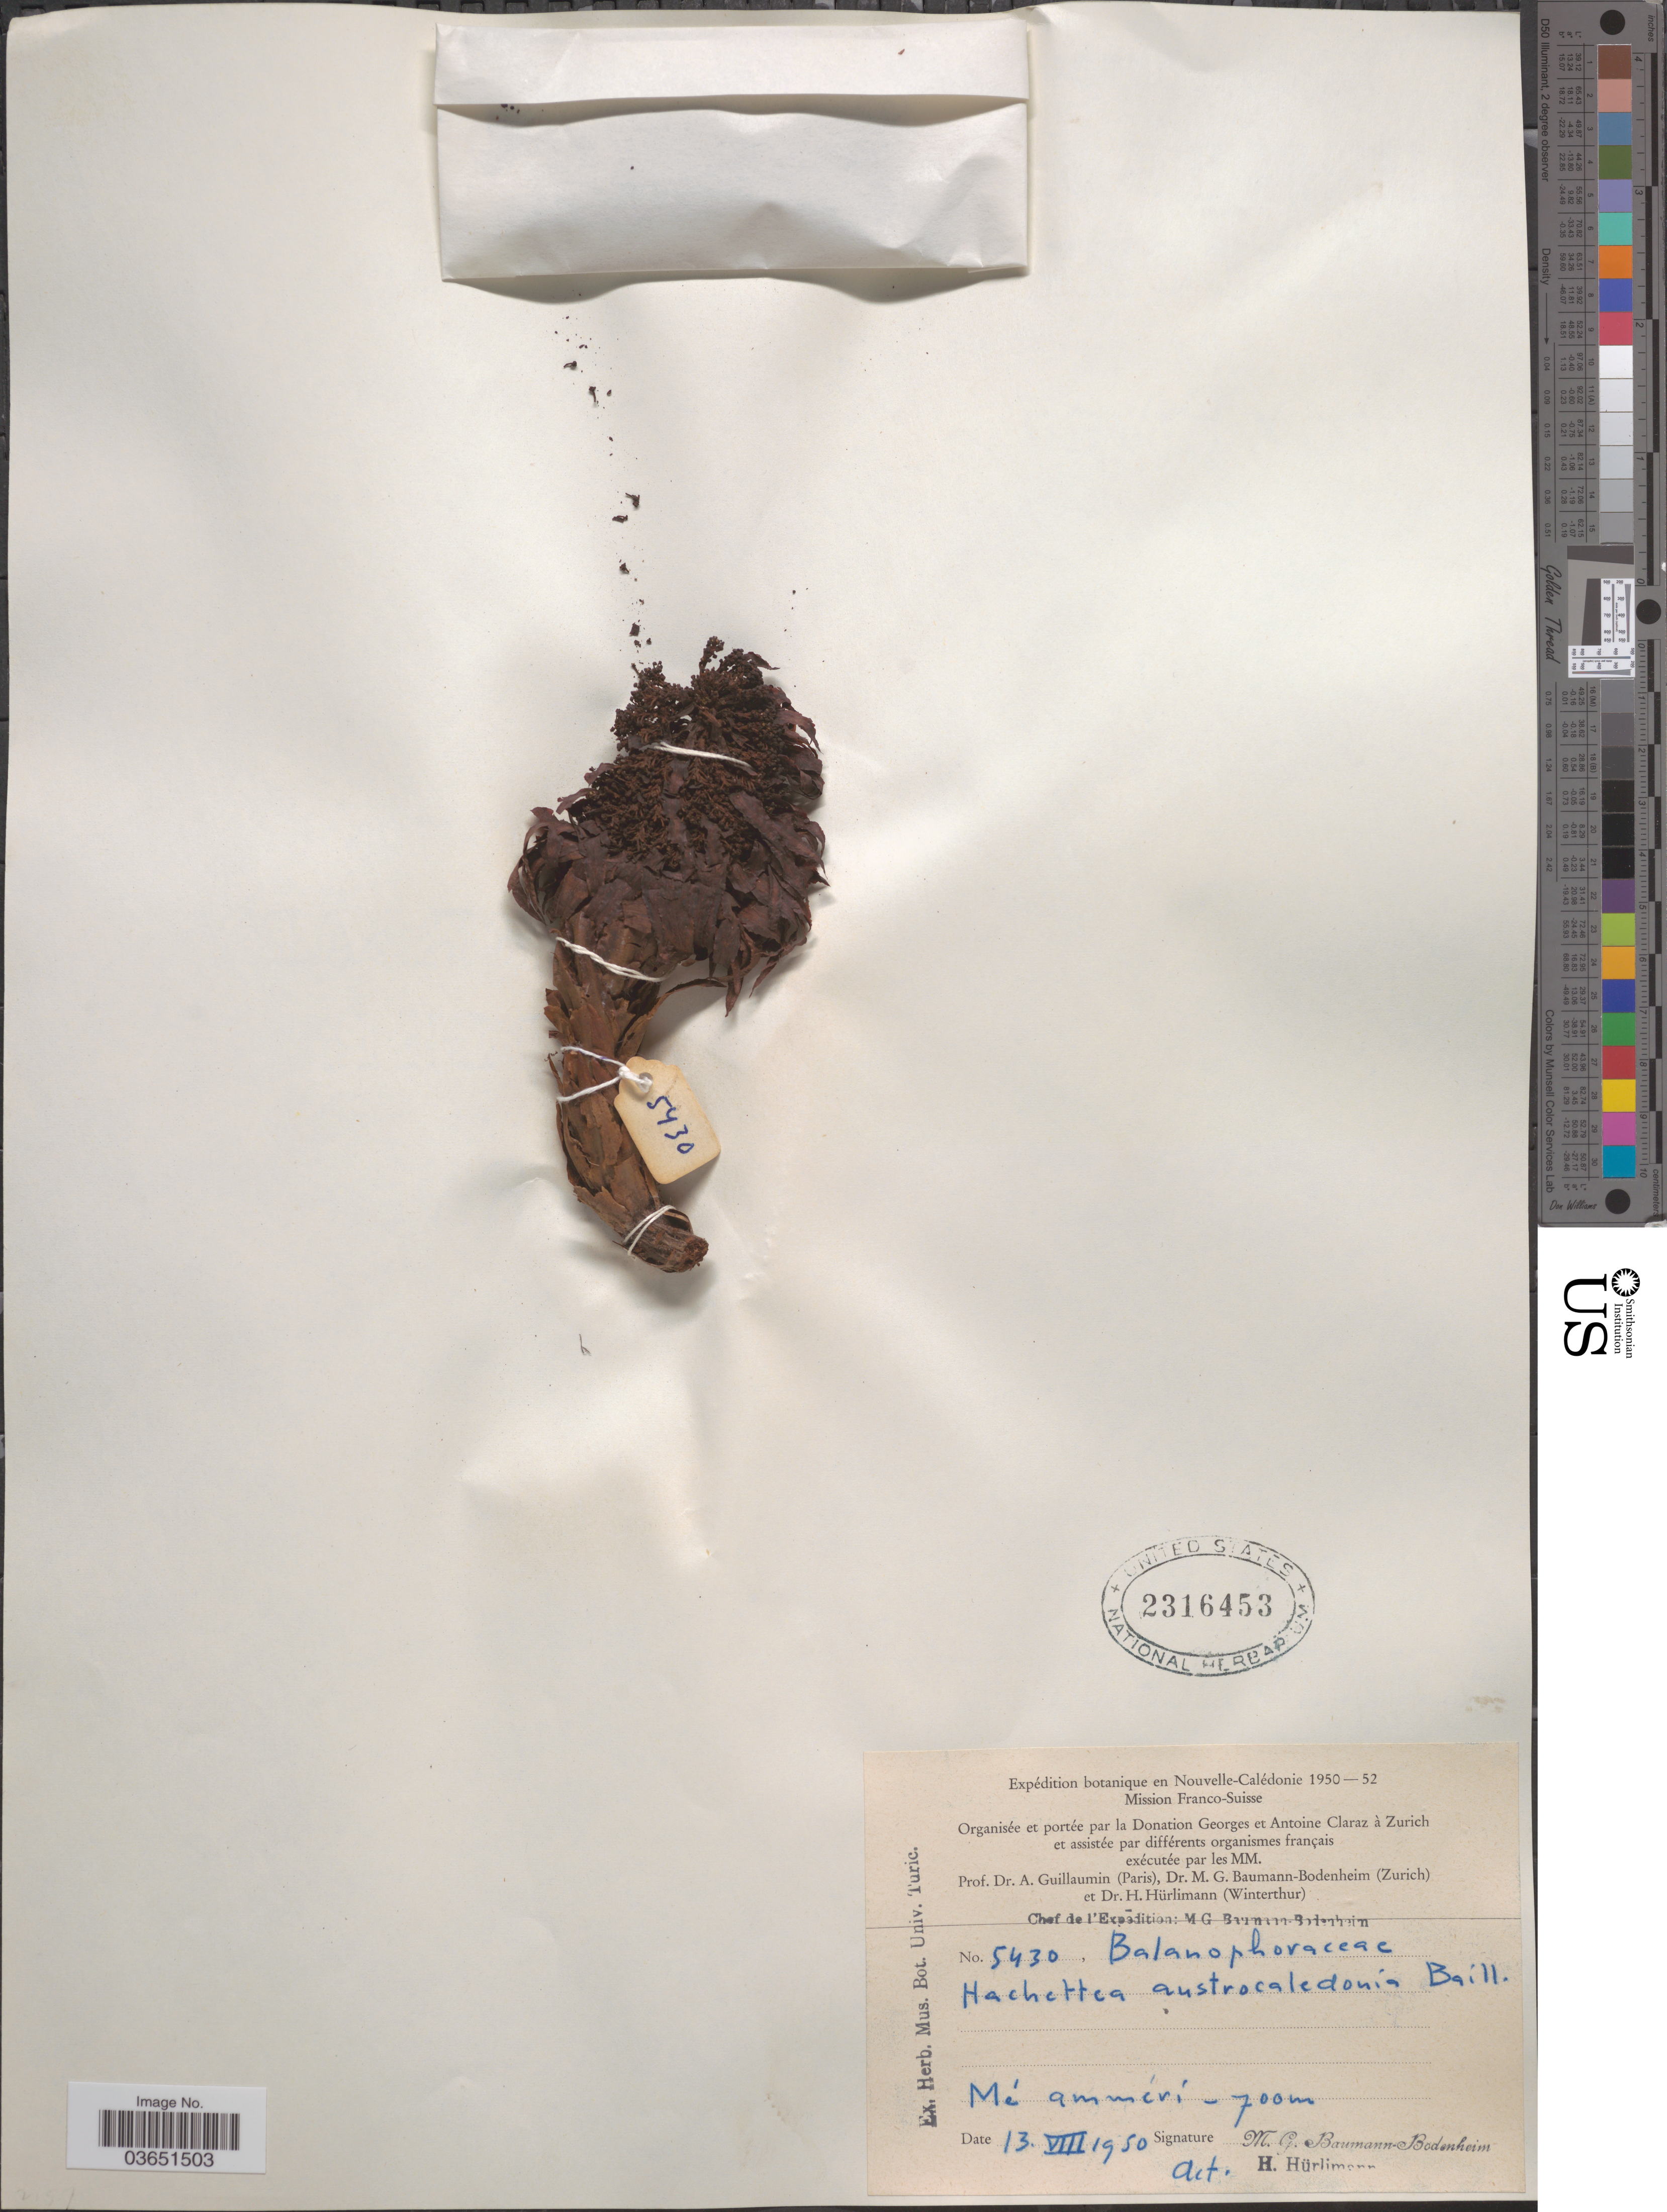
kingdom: Plantae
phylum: Tracheophyta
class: Magnoliopsida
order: Santalales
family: Mystropetalaceae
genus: Hachettea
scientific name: Hachettea austrocaledonica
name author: Baill.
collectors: M. G. Baumann-Bodenheim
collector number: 5430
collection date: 1950-08-13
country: New Caledonia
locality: Nouvelle-Calédonie. Mé amméri.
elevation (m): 700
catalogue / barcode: US 2316453